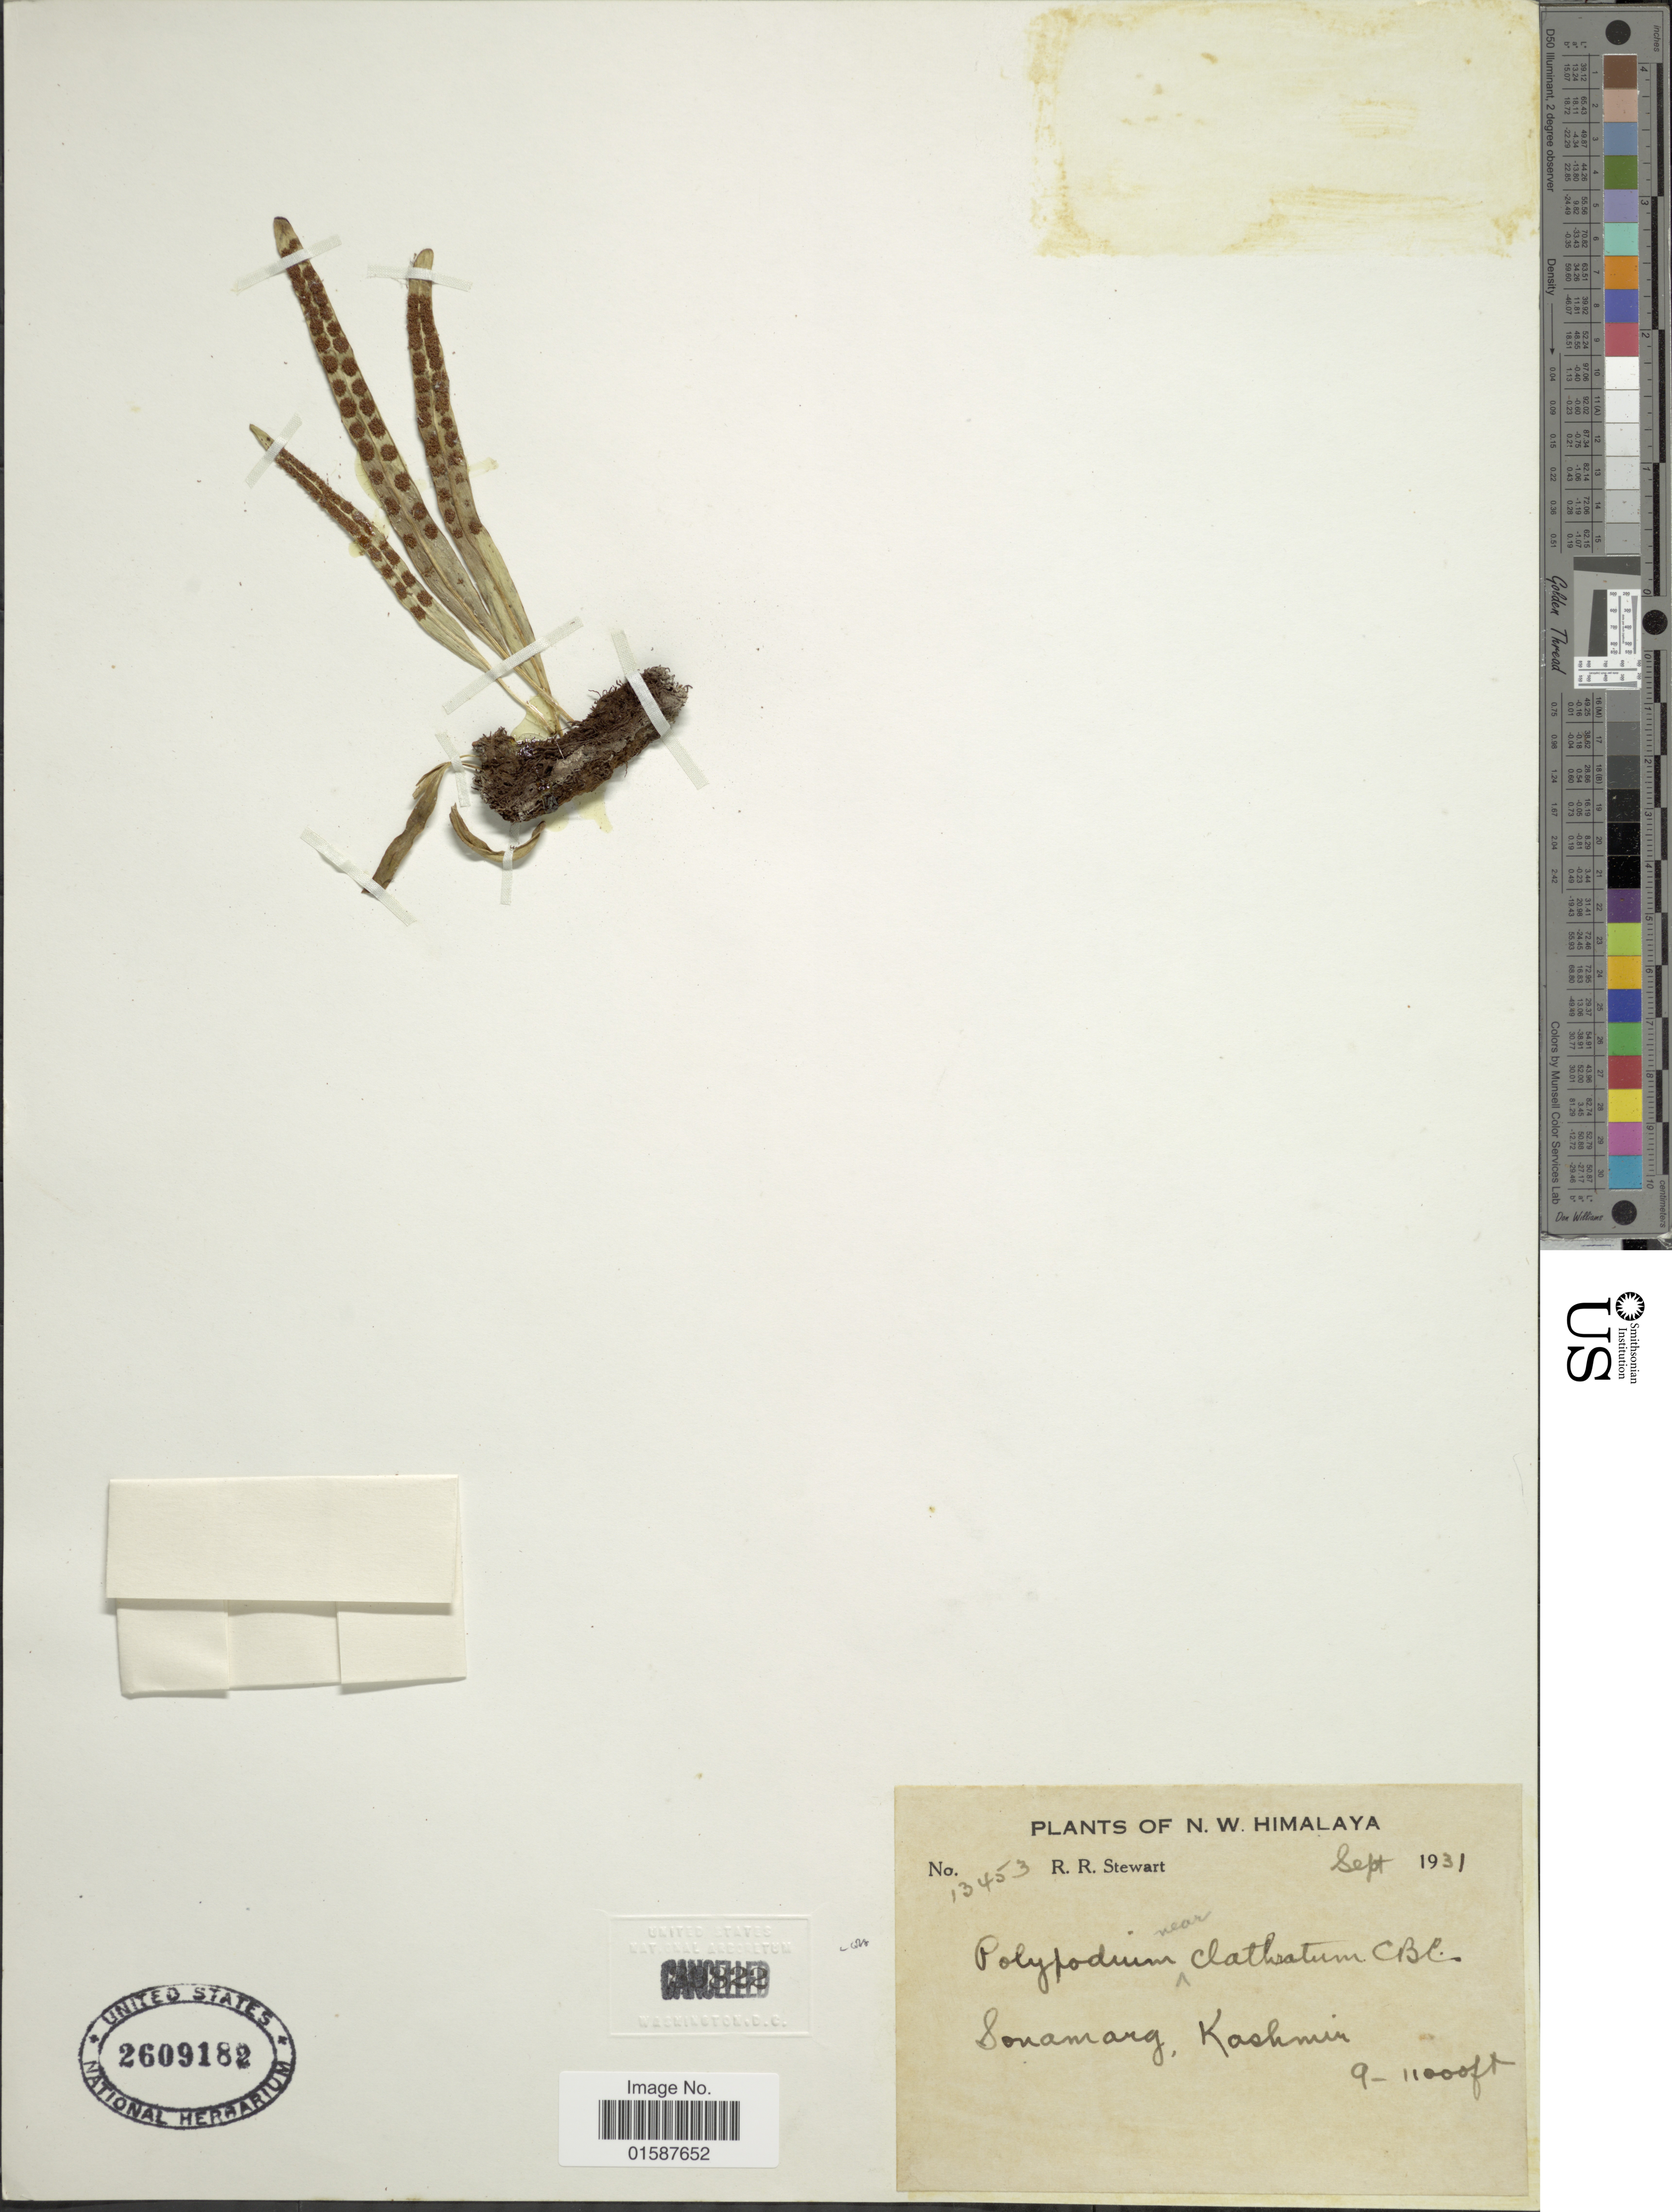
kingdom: Plantae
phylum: Tracheophyta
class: Polypodiopsida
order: Polypodiales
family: Polypodiaceae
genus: Lepisorus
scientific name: Lepisorus clathratus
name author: (C.B. Clarke) Ching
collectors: R. R. Stewart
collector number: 13453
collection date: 1931-09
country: India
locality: N. W. Himalaya, Sonamarg, Kashmir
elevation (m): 2743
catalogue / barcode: US 2609182